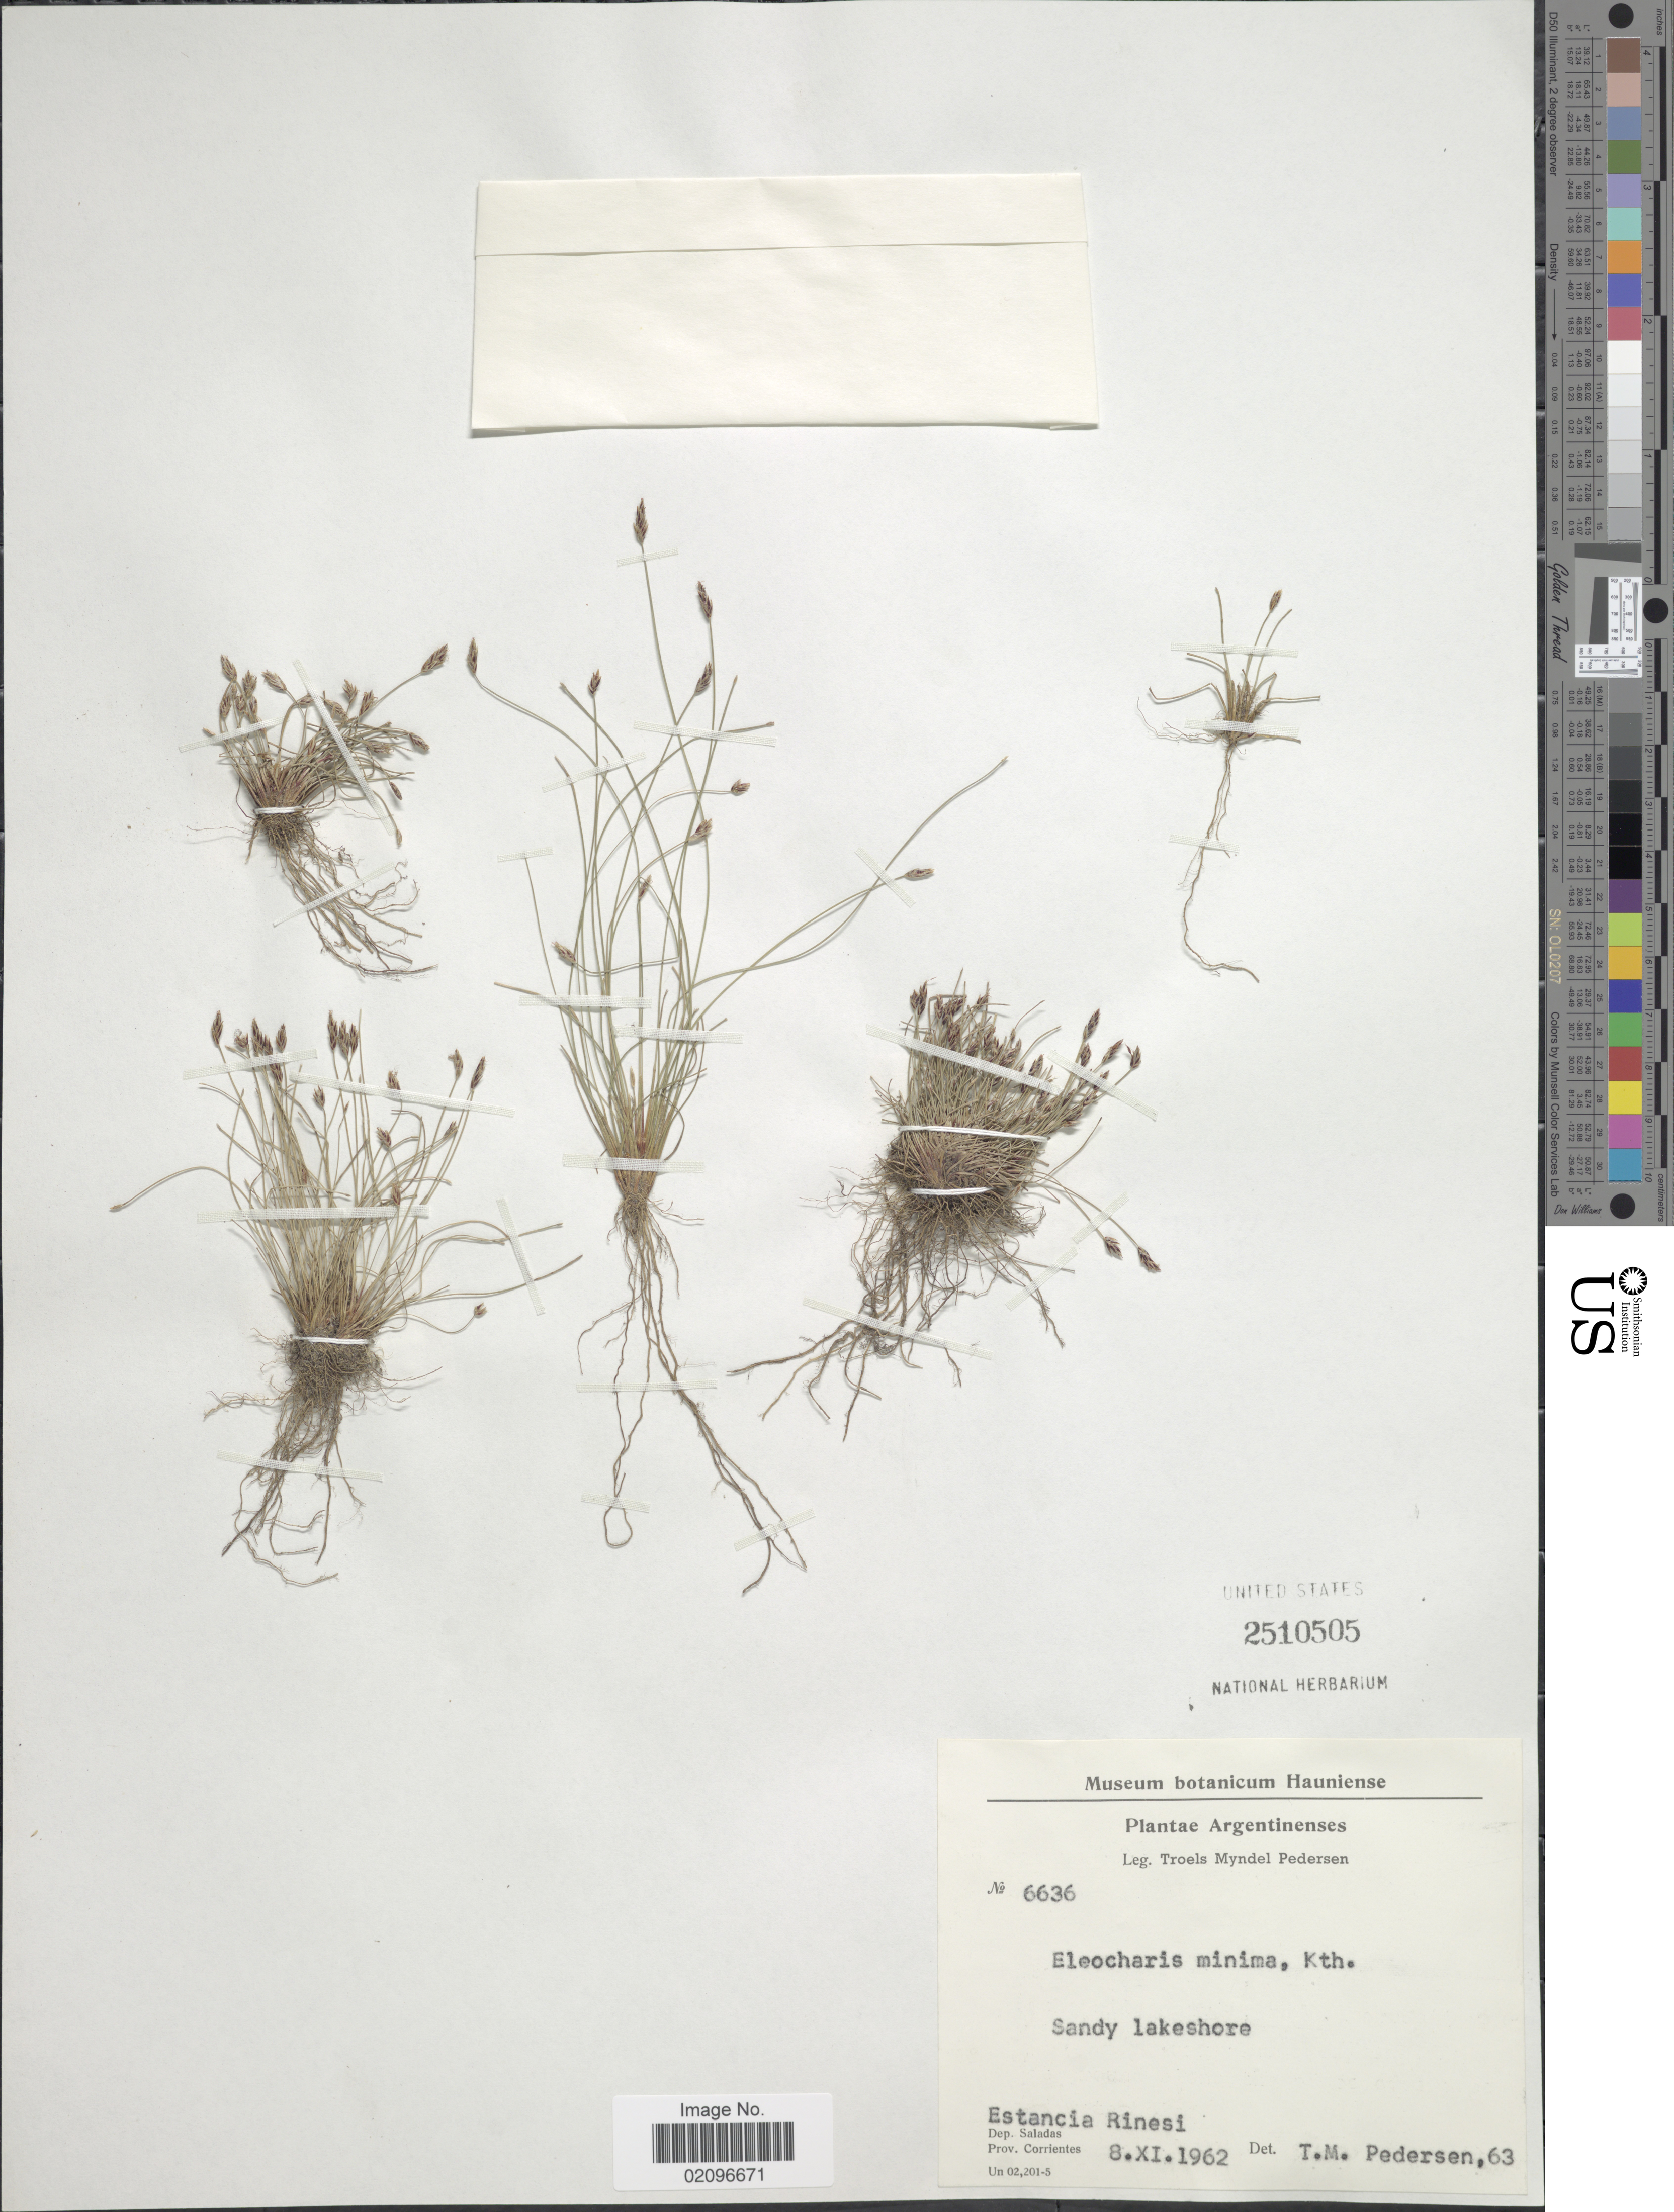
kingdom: Plantae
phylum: Tracheophyta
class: Liliopsida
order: Poales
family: Cyperaceae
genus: Eleocharis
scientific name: Eleocharis minima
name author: Kunth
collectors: T. Pederson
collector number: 6636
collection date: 1962-11-08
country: Argentina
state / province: Corrientes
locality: Sandy lakeshore. Estancia Rinesi, Dep. Salades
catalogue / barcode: US 2510505